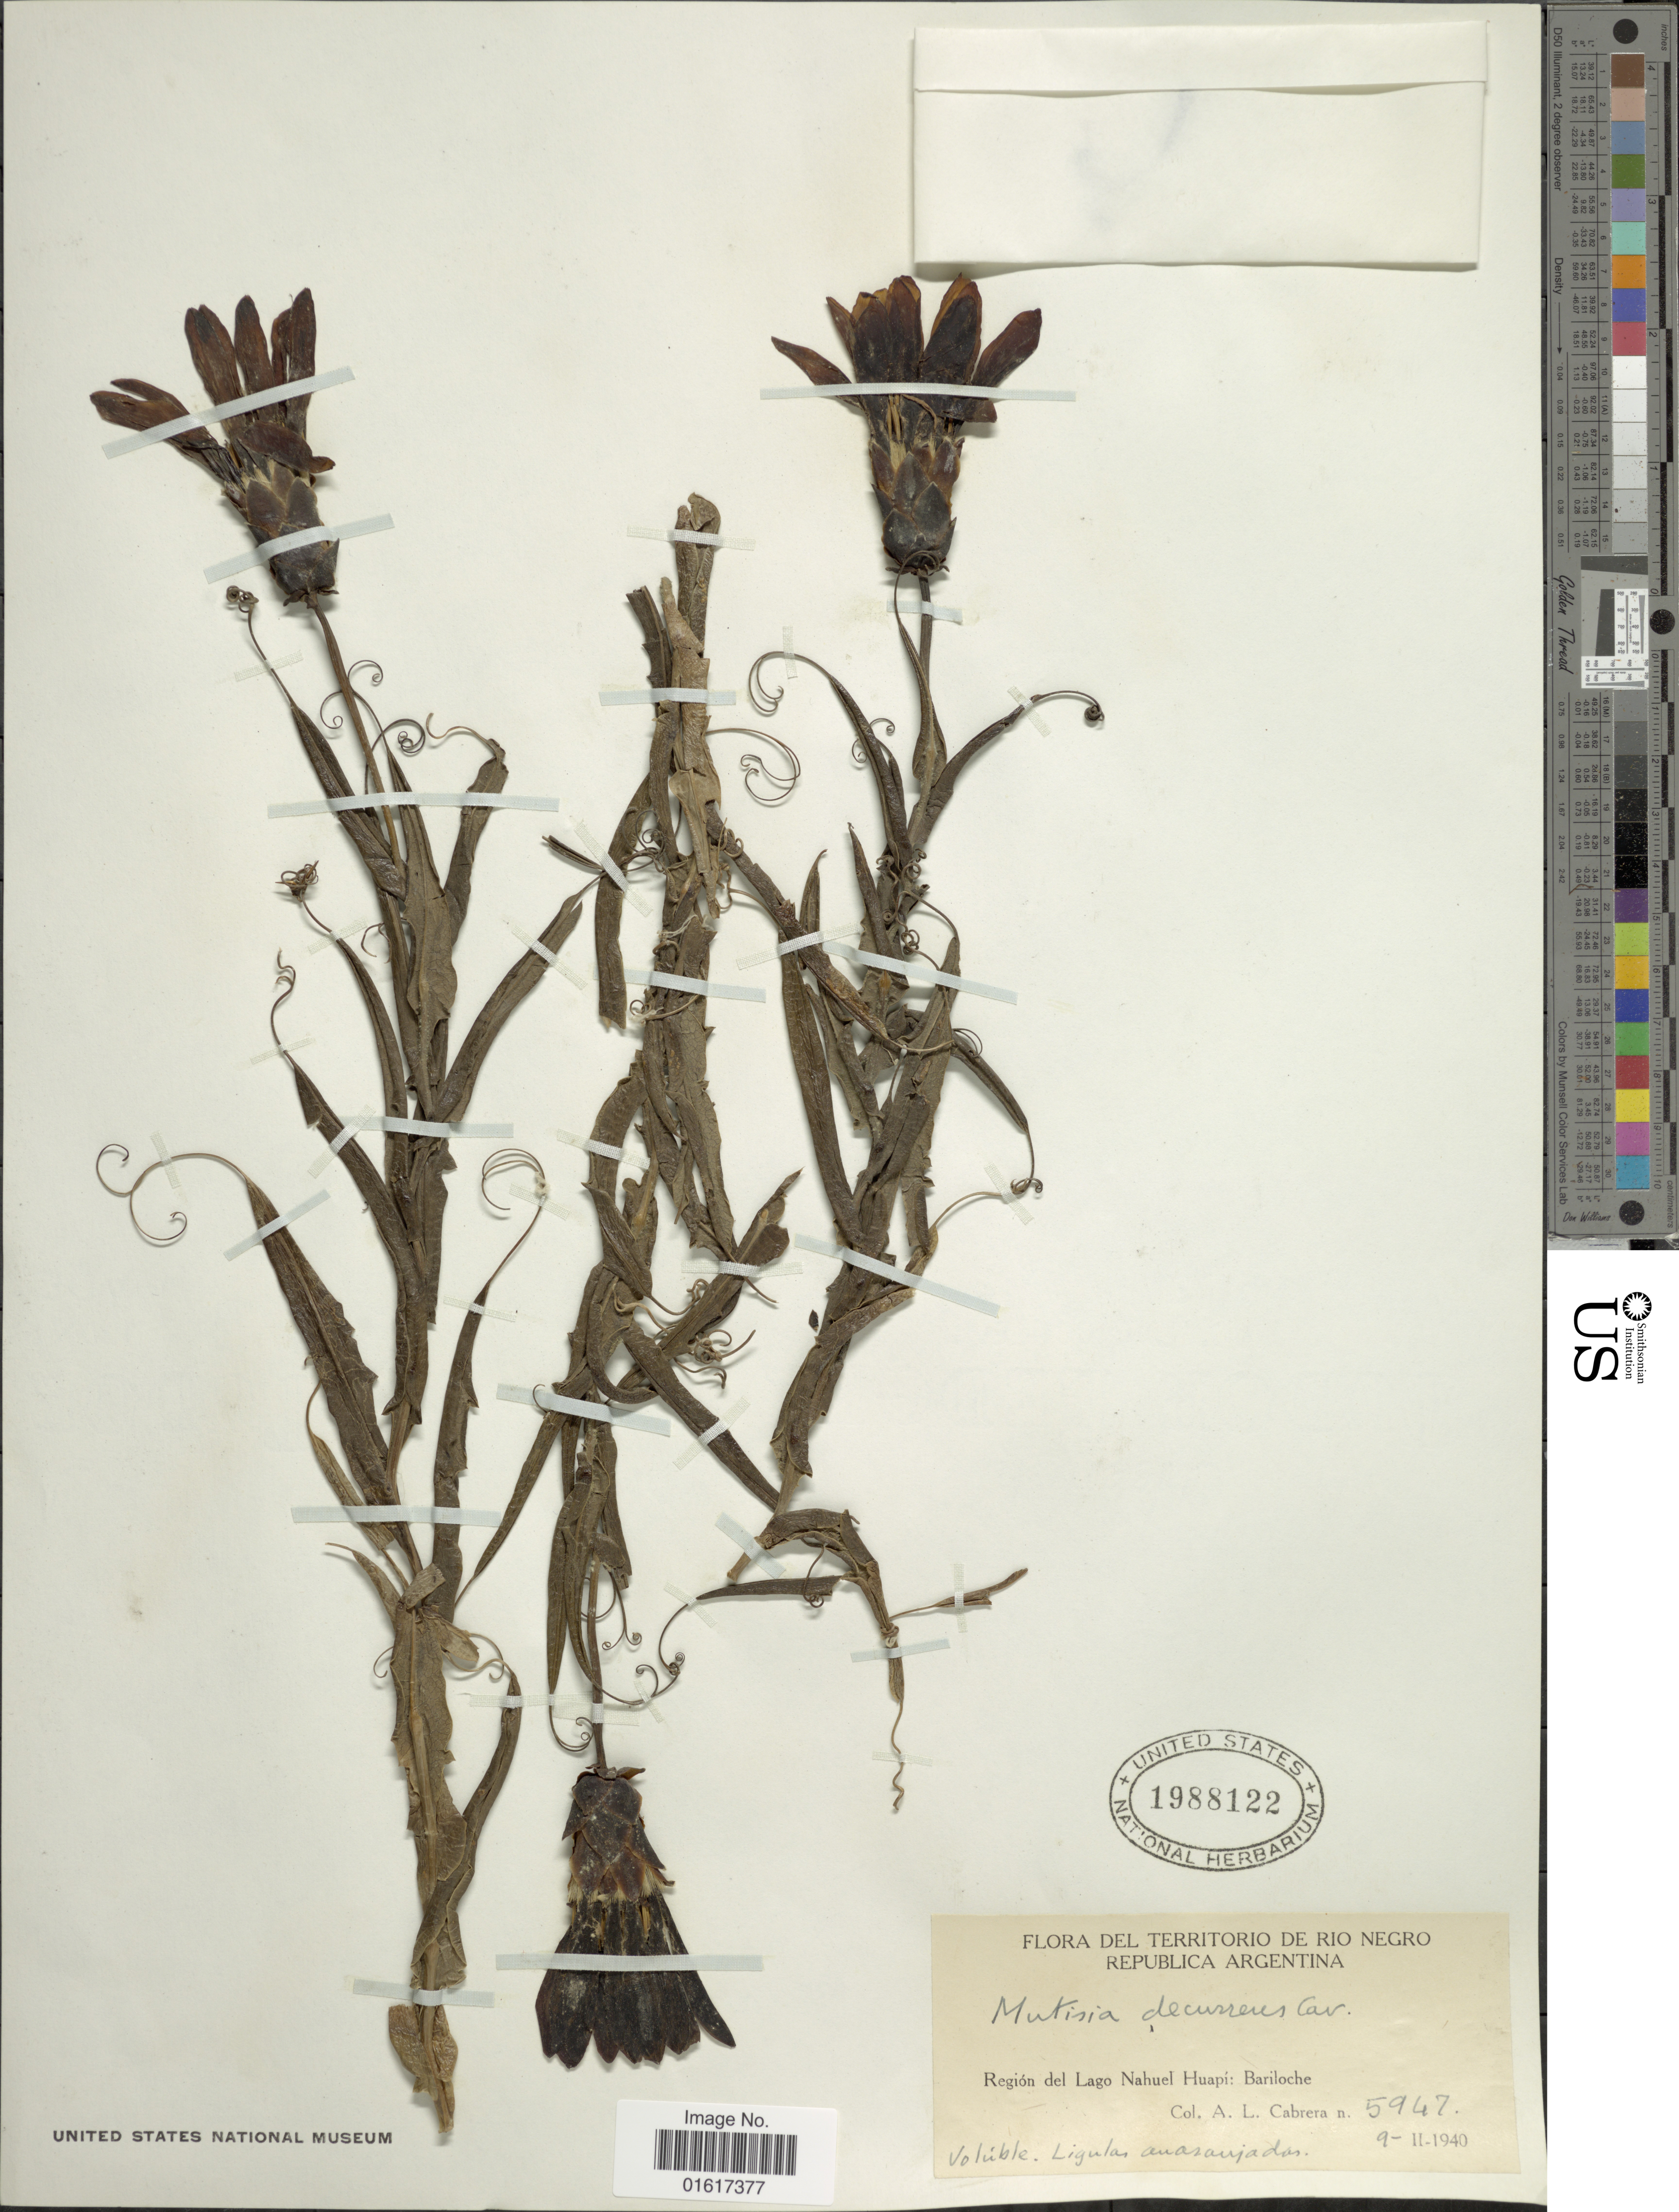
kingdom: Plantae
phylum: Tracheophyta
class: Magnoliopsida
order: Asterales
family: Asteraceae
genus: Mutisia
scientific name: Mutisia decurrens var. decurrens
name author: Cav.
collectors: A. L. Cabrera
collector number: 5947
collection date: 1940-02-09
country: Argentina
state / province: Rio Negro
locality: Región del Lago Nahuel Huapí: Bariloche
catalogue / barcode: US 1988122